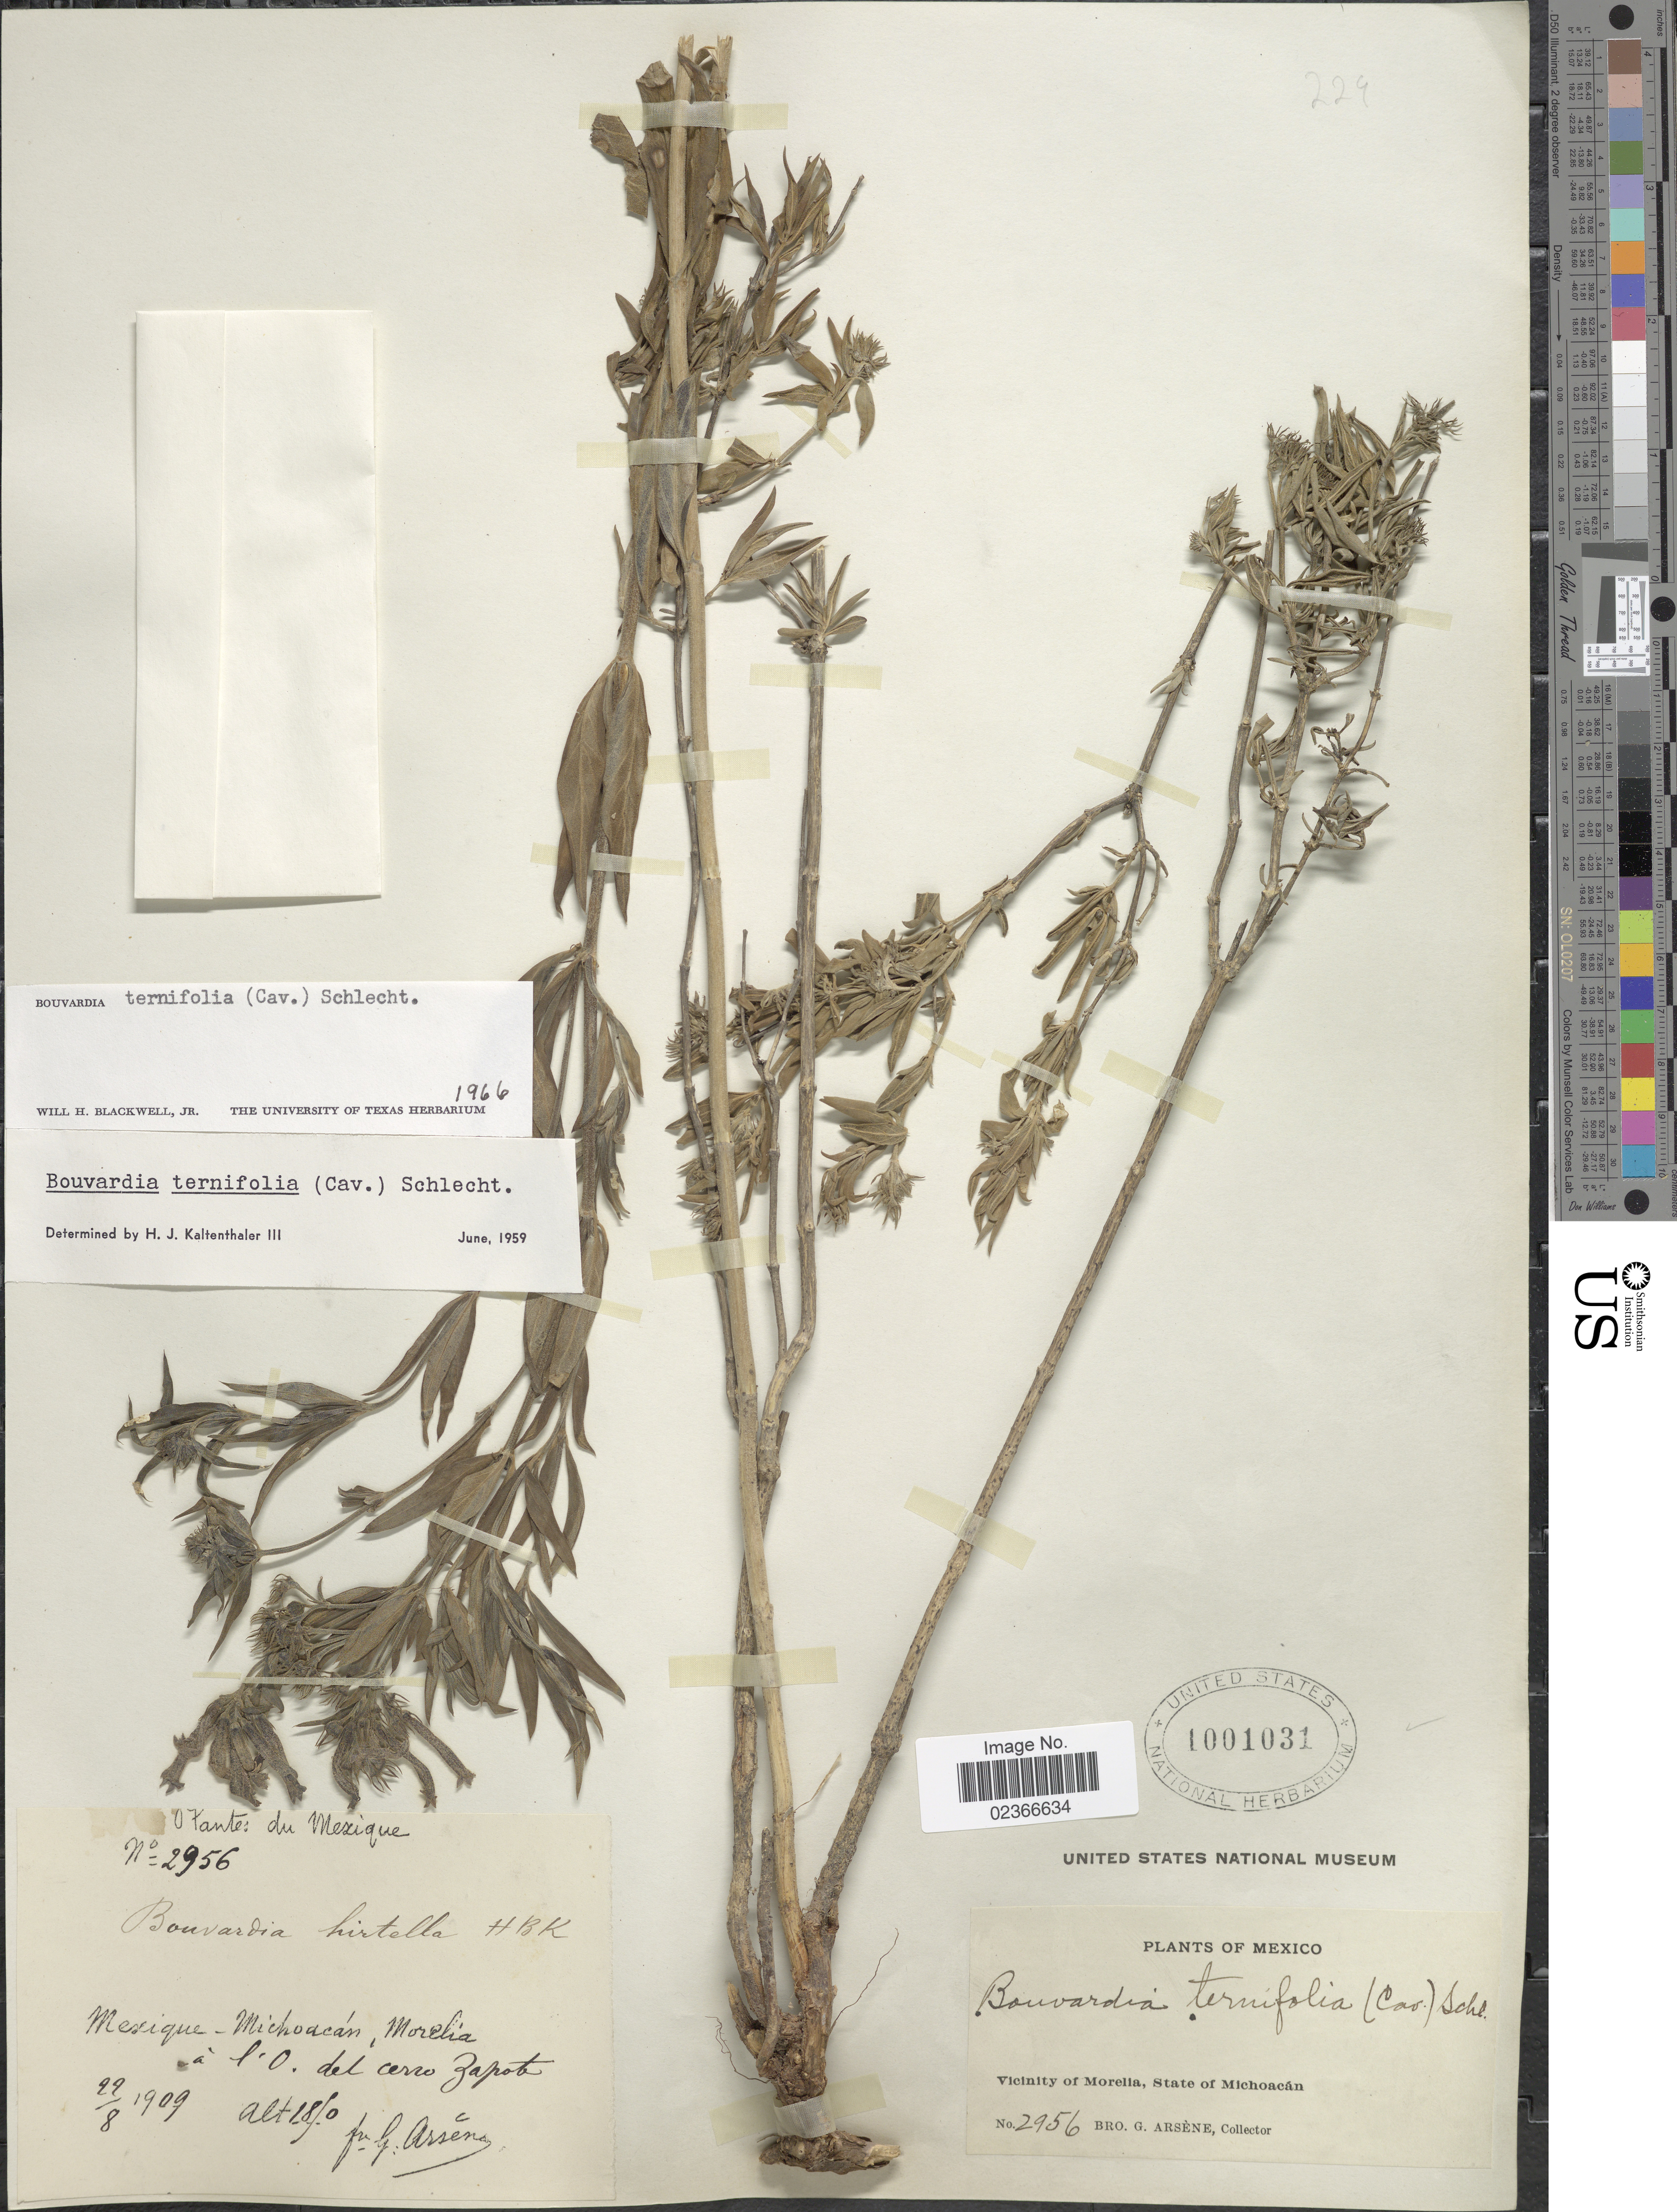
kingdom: Plantae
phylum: Tracheophyta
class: Magnoliopsida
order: Gentianales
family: Rubiaceae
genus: Bouvardia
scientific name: Bouvardia ternifolia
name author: (Cav.) Schltdl.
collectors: Bro. G. Arsène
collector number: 2956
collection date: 1909-08-22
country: Mexico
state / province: Michoacán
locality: Morelia a l.O. del cerro Zapote. Vicinity of Morelia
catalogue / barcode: US 1001031